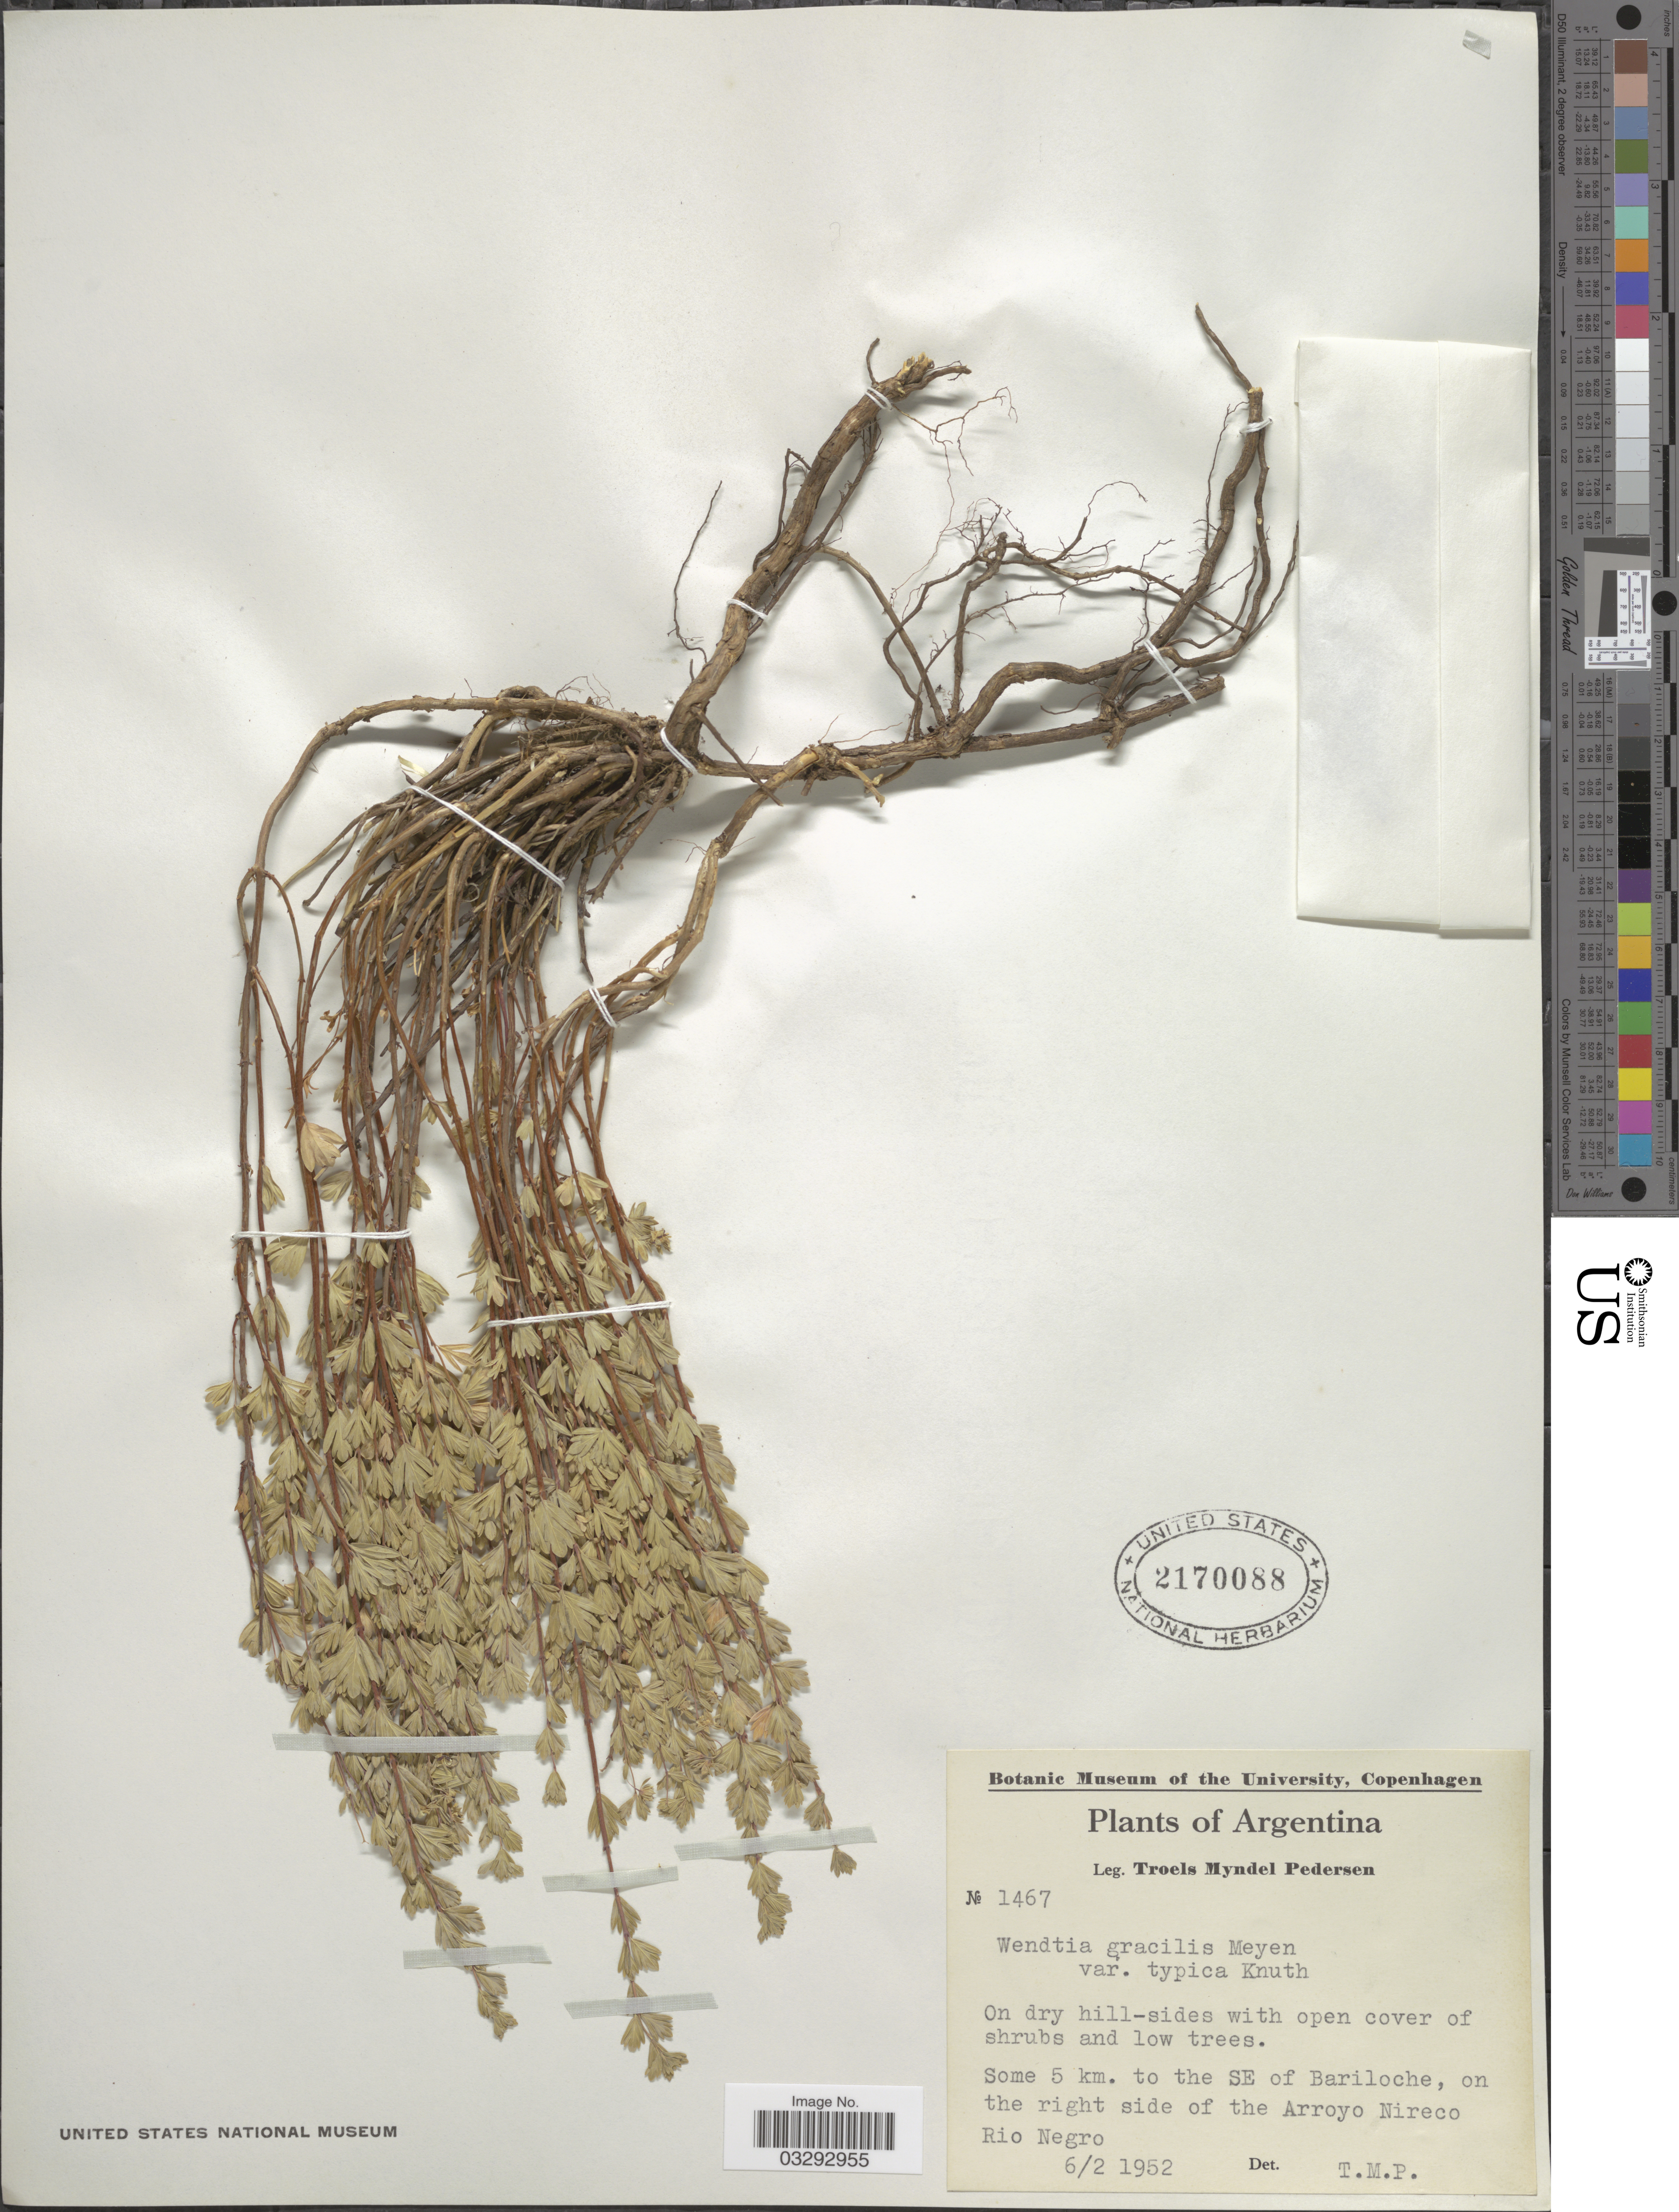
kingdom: Plantae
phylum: Tracheophyta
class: Magnoliopsida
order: Geraniales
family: Vivianiaceae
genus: Wendtia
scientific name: Wendtia gracilis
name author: Meyen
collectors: T. Pederson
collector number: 1467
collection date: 1952-02-06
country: Argentina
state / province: Rio Negro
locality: Some 5 km. to the SE of Bariloche, on the right side of the Arroyo Nireco.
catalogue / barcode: US 2170088